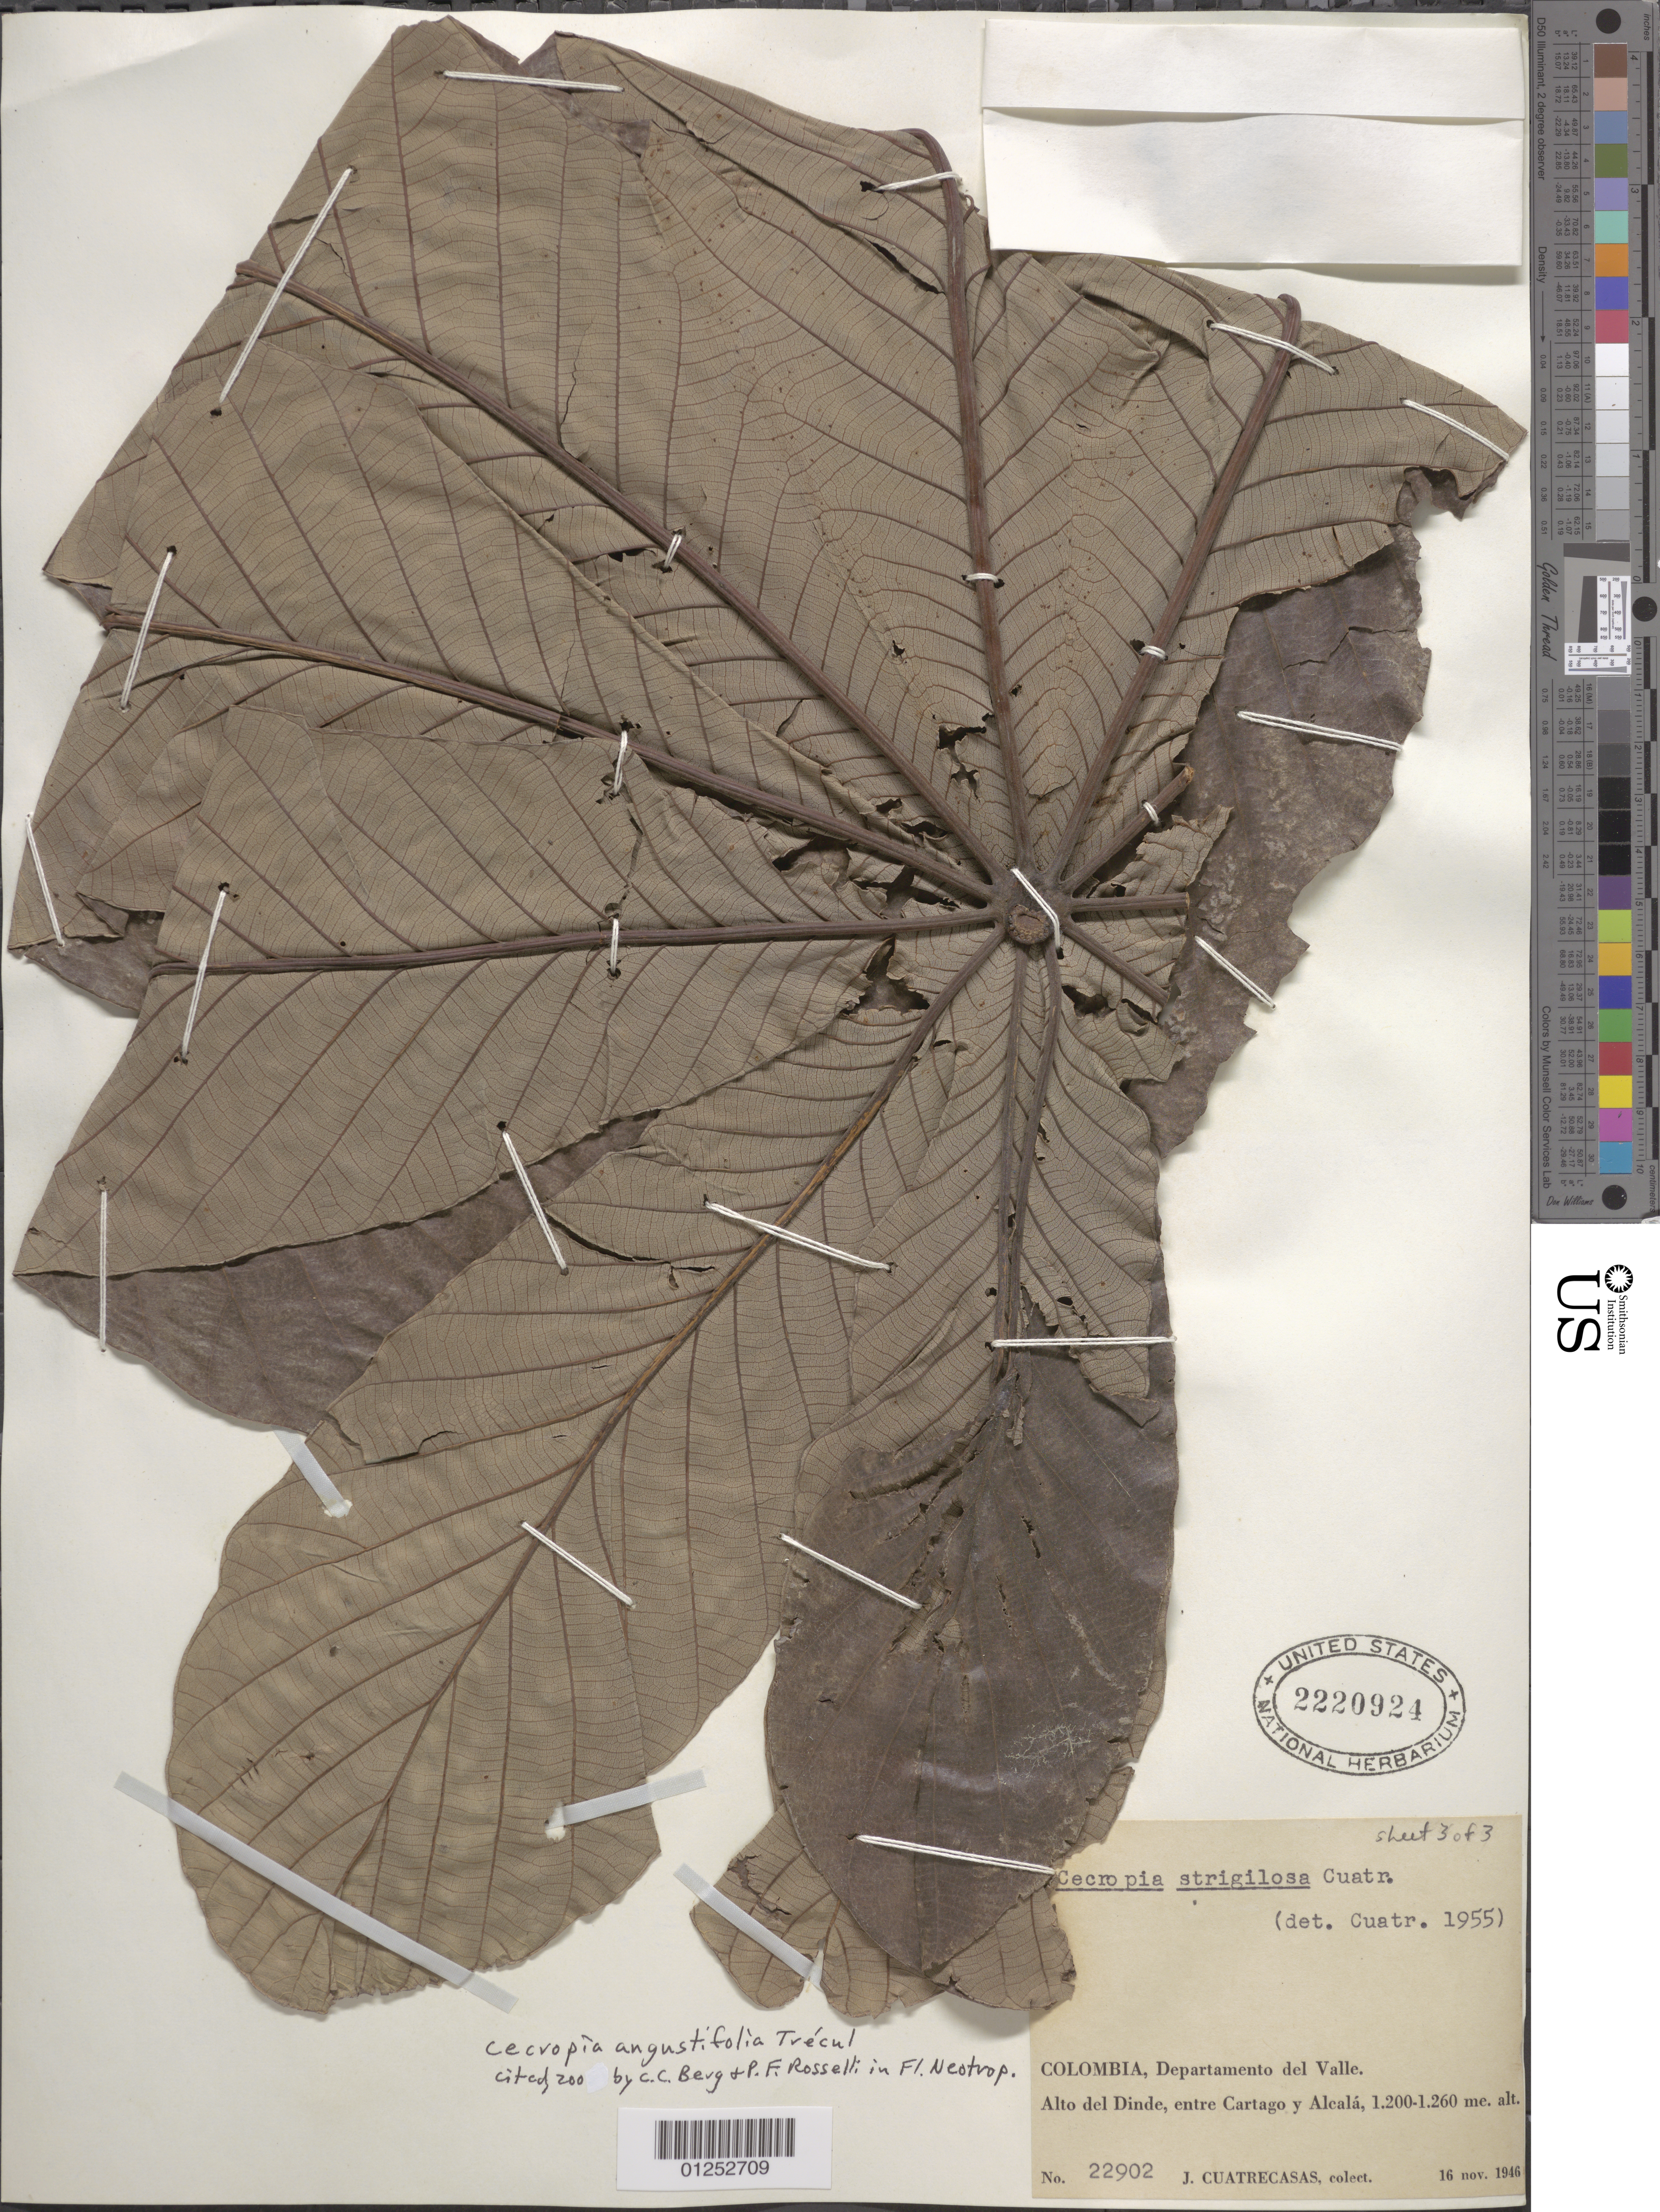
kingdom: Plantae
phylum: Tracheophyta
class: Magnoliopsida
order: Rosales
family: Urticaceae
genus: Cecropia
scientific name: Cecropia angustifolia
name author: Trécul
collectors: J. Cuatrecasas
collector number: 22902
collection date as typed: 16 Nov 1946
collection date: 1946-11-16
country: Colombia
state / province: Valle del Cauca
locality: Alto del Dinde, entre Cartago y Alcalá.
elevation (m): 1200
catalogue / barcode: US 2220924